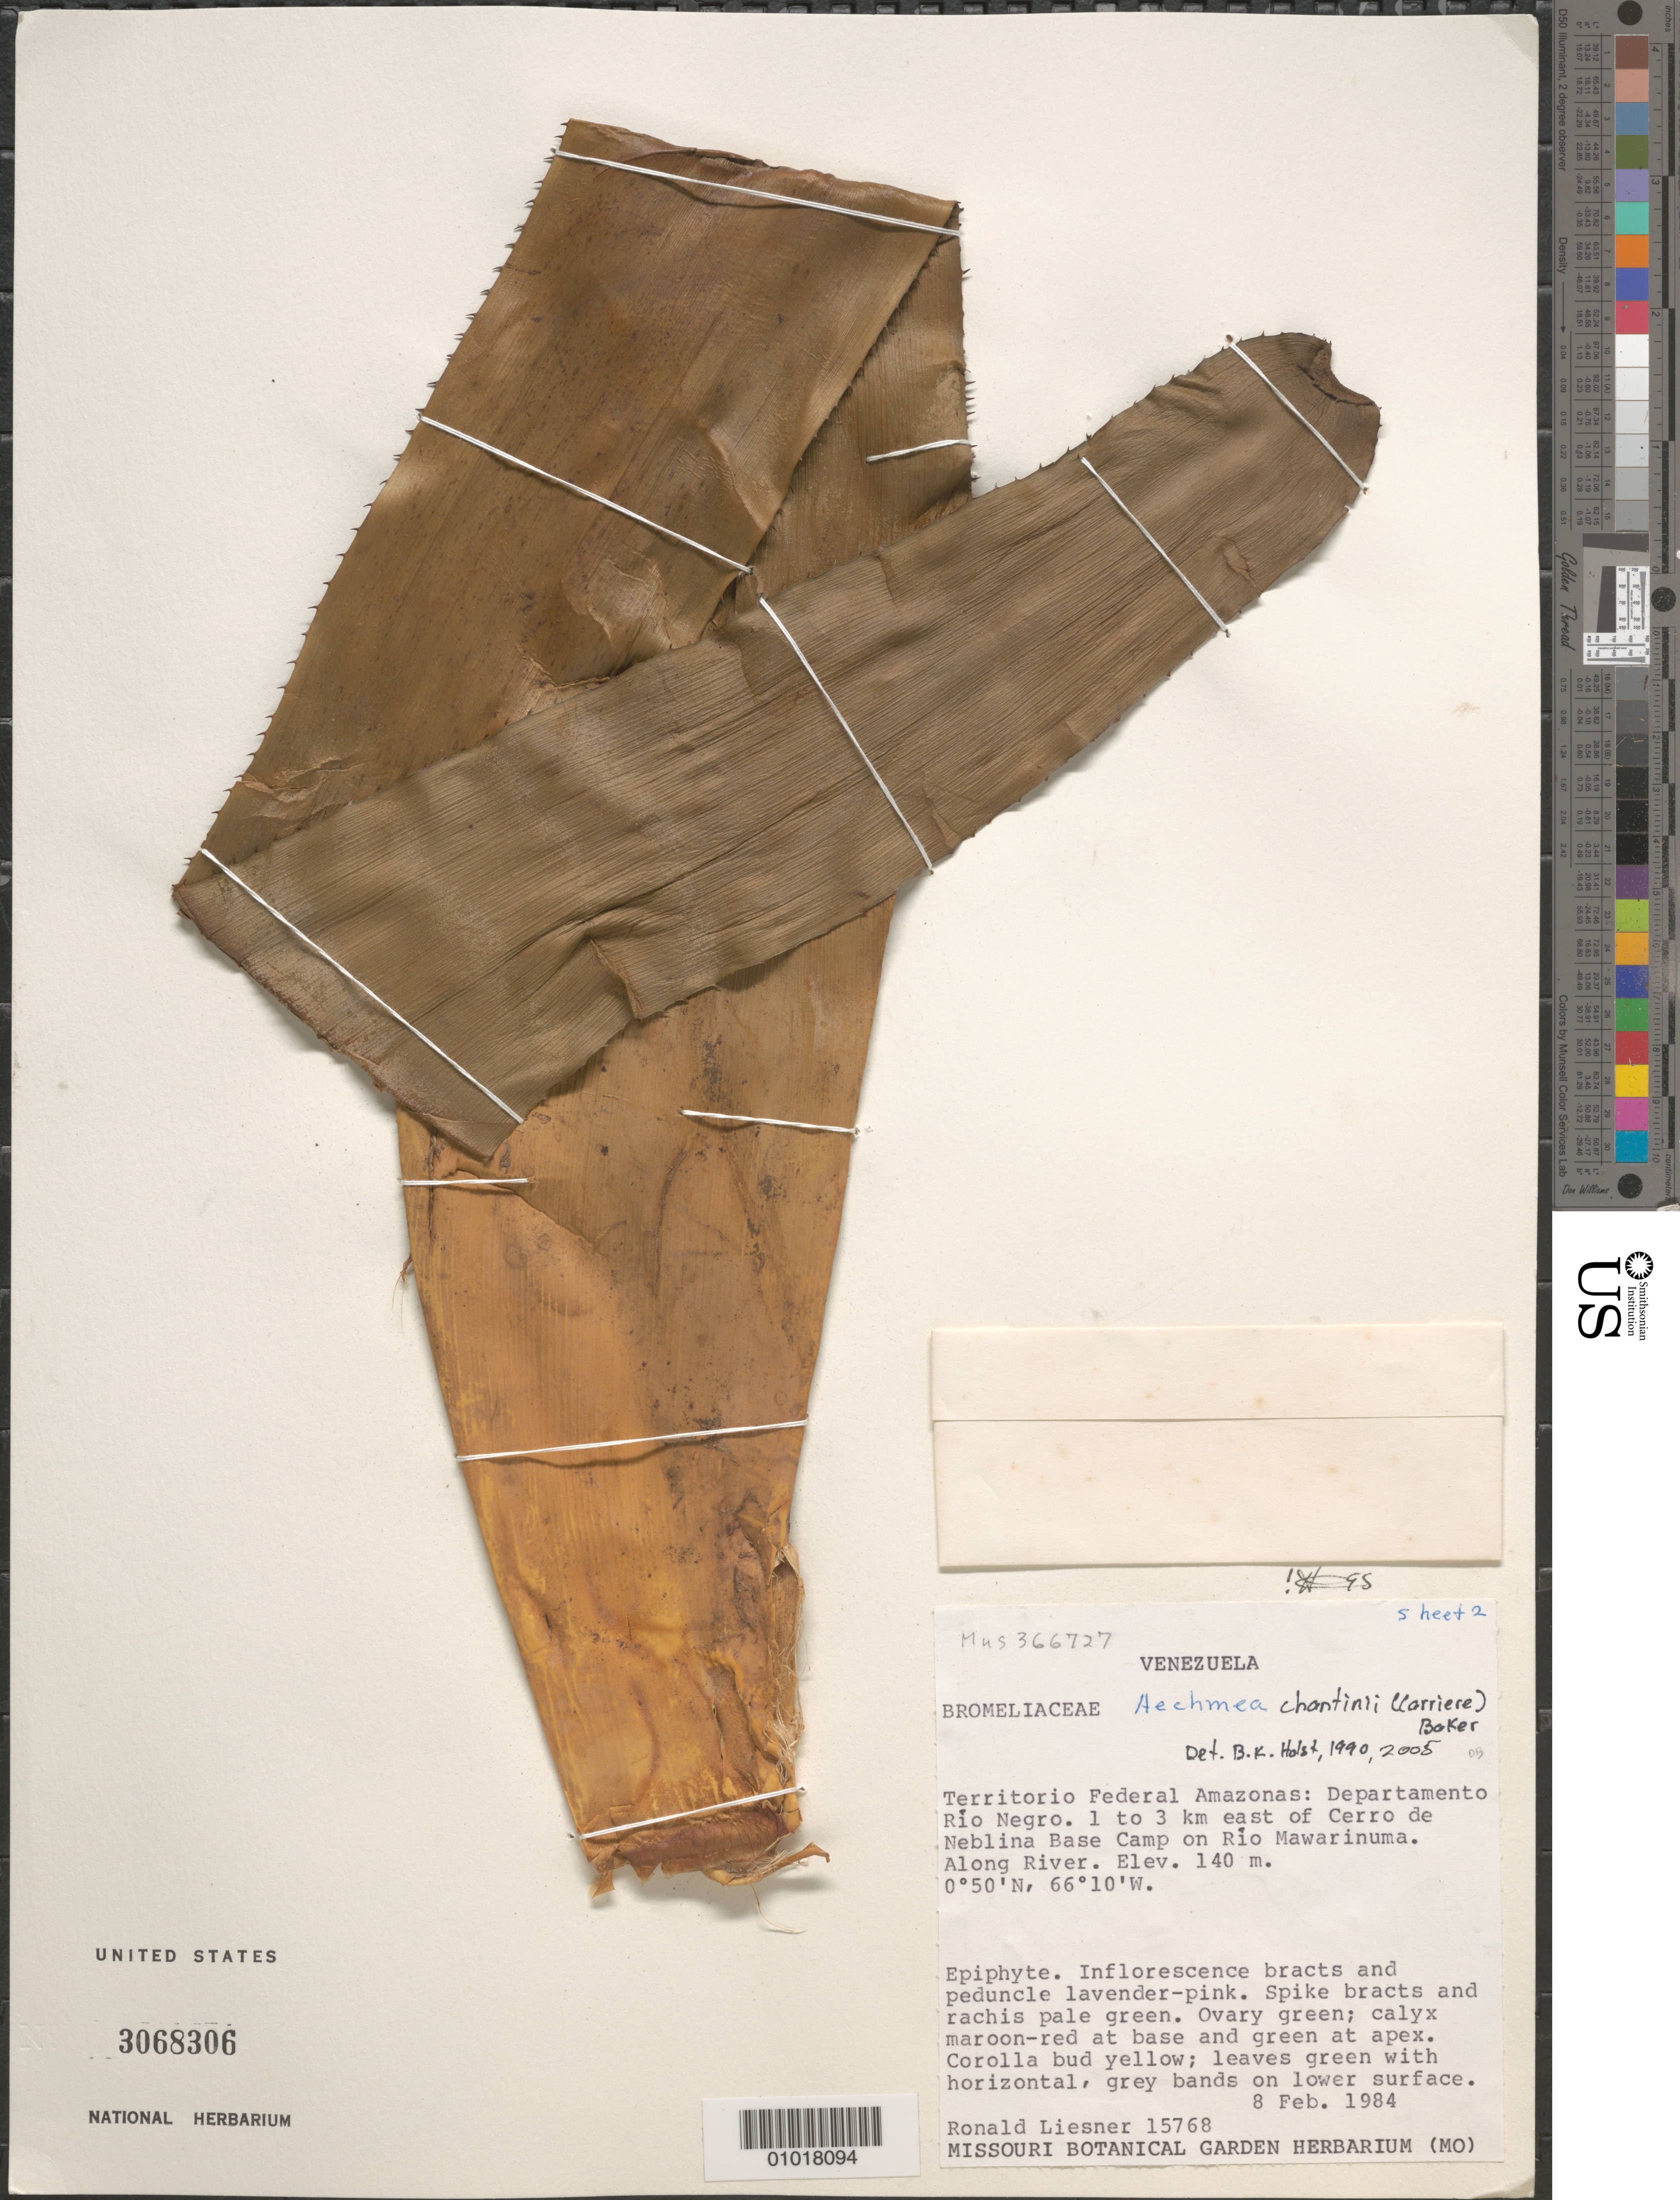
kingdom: Plantae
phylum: Tracheophyta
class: Liliopsida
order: Poales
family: Bromeliaceae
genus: Aechmea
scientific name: Aechmea chantinii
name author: (Carrière) Baker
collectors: R. L. Liesner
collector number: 15768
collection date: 1984-02-08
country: Venezuela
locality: Territorio Federal Amazonas; Departamento Río Negro. 1 to 3 km east of Cerro de La Neblina Base Camp on Río Mawarinuma. Along River.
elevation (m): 140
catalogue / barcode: US 3068306